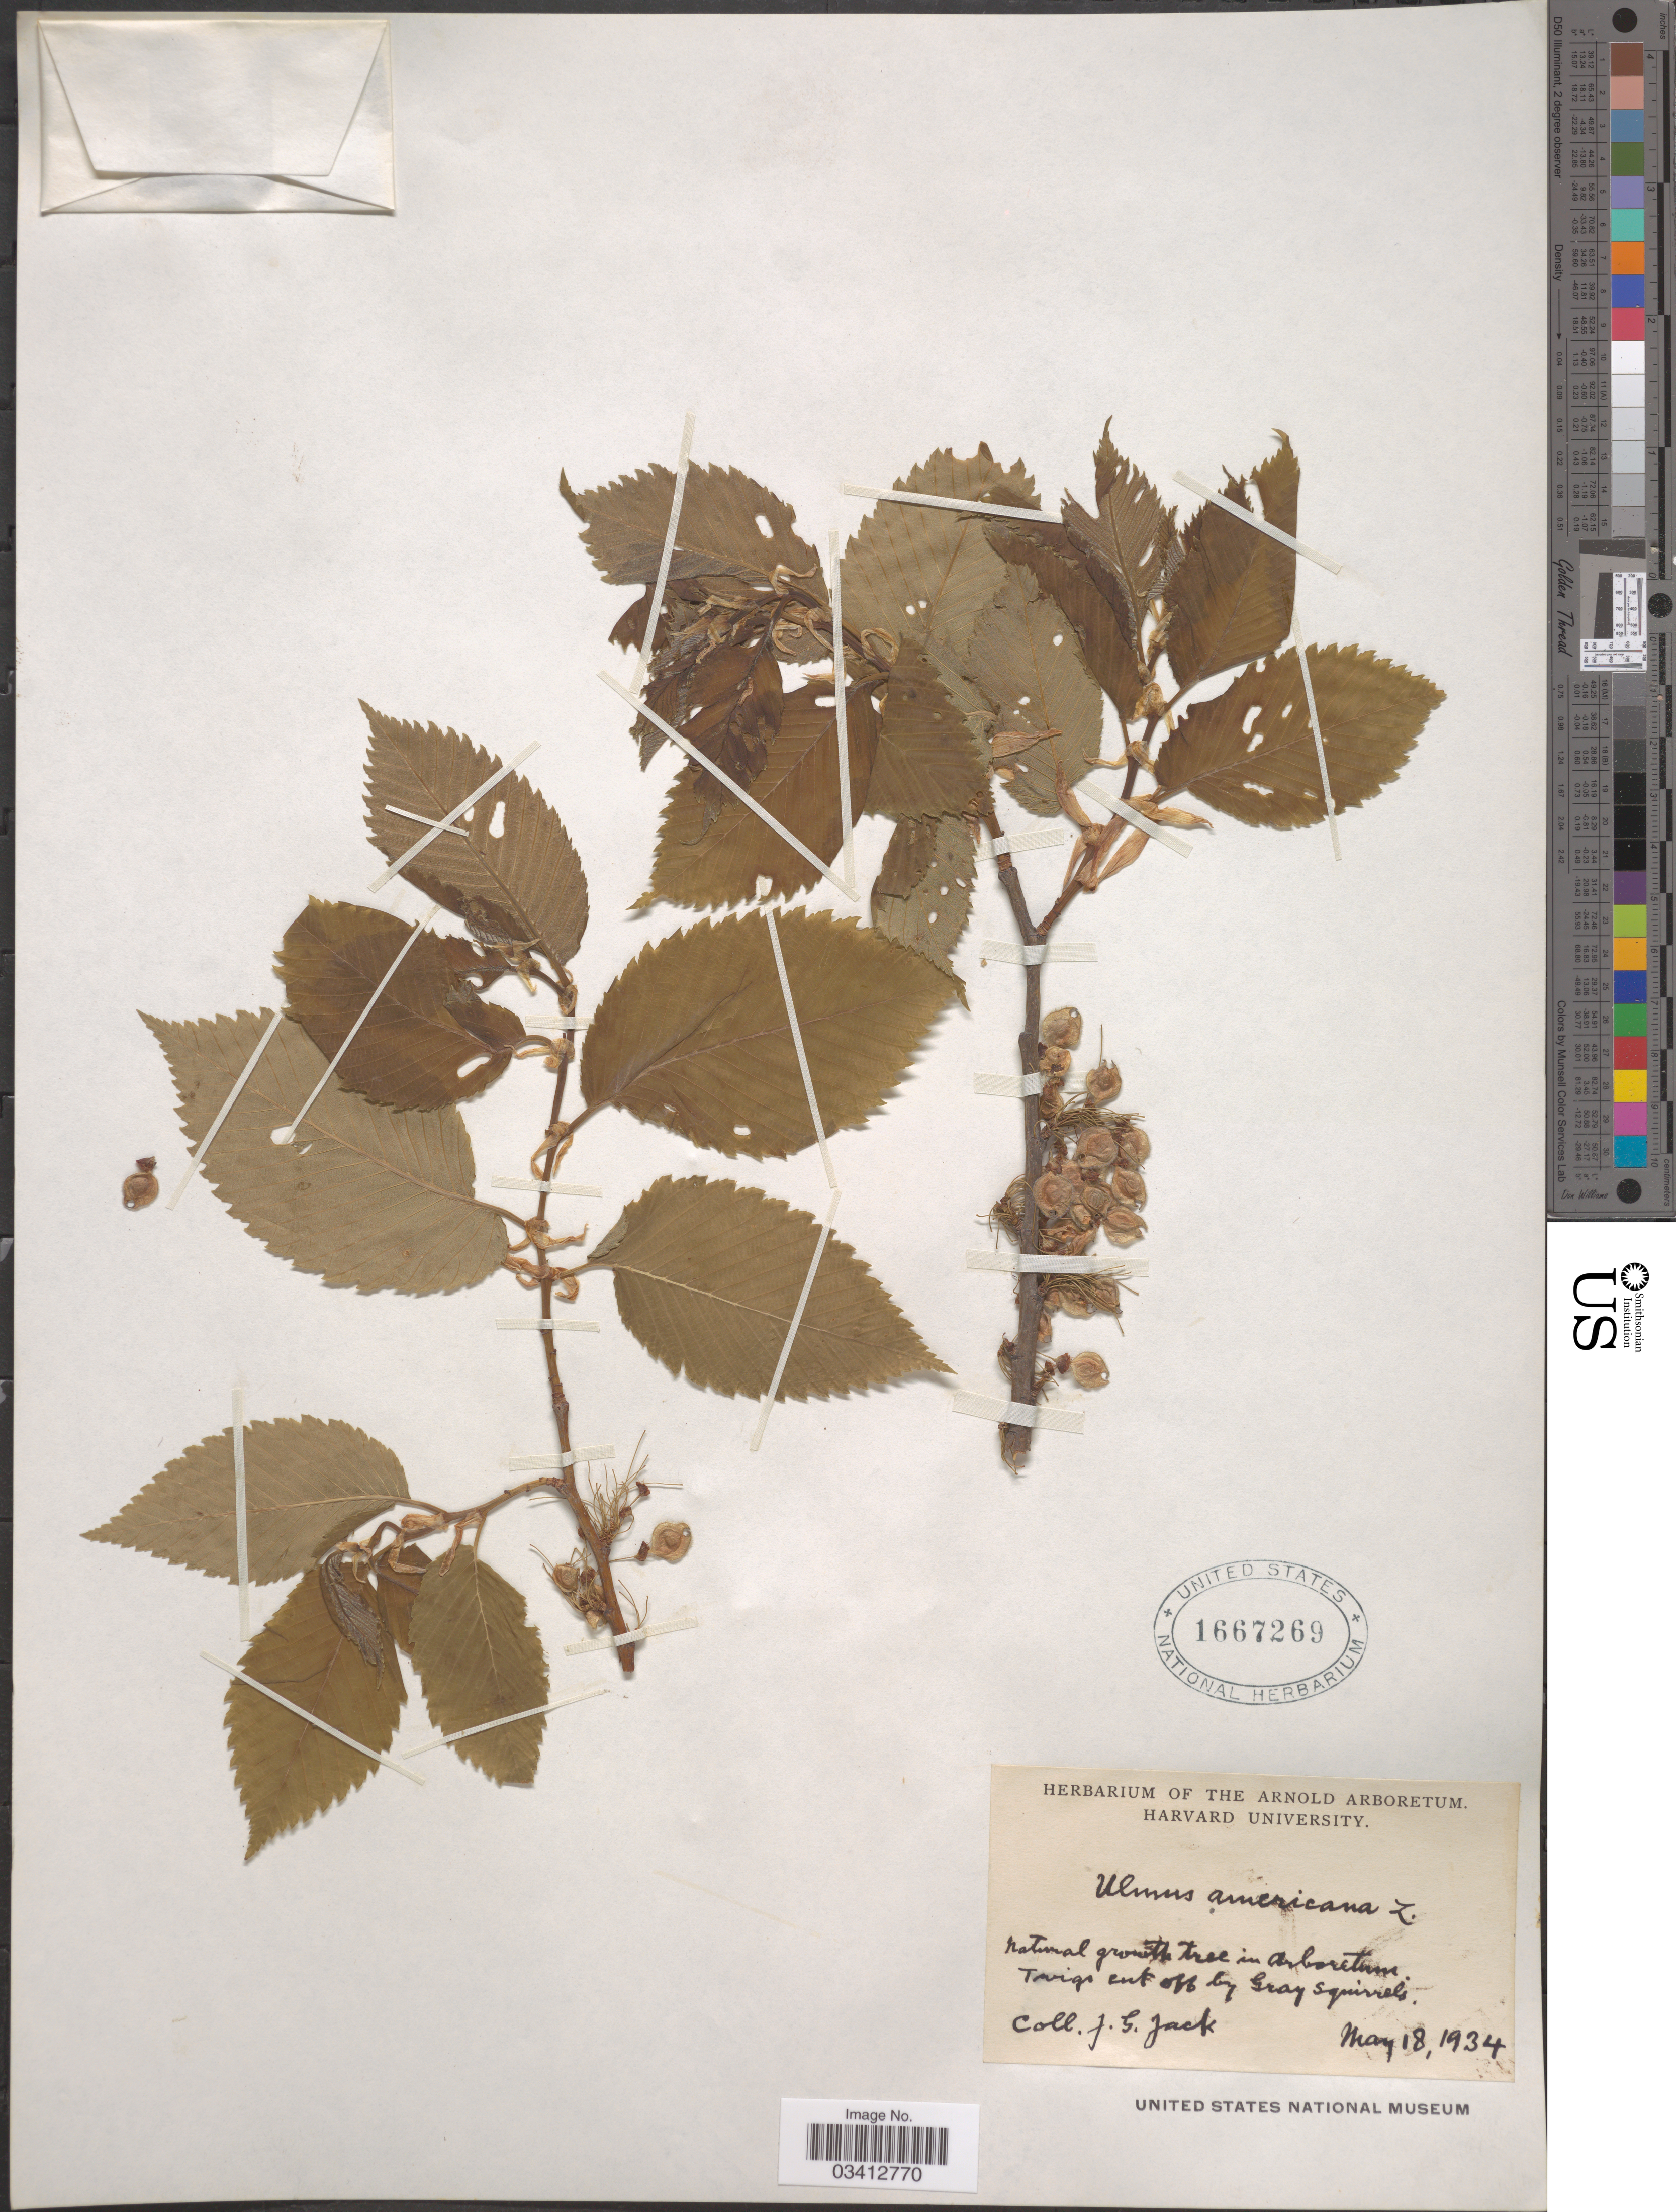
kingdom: Plantae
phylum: Tracheophyta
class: Magnoliopsida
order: Rosales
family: Ulmaceae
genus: Ulmus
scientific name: Ulmus americana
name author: L.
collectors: J. G. Jack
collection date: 1934-05-18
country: United States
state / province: Massachusetts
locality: Arboretum.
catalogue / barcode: US 1667269